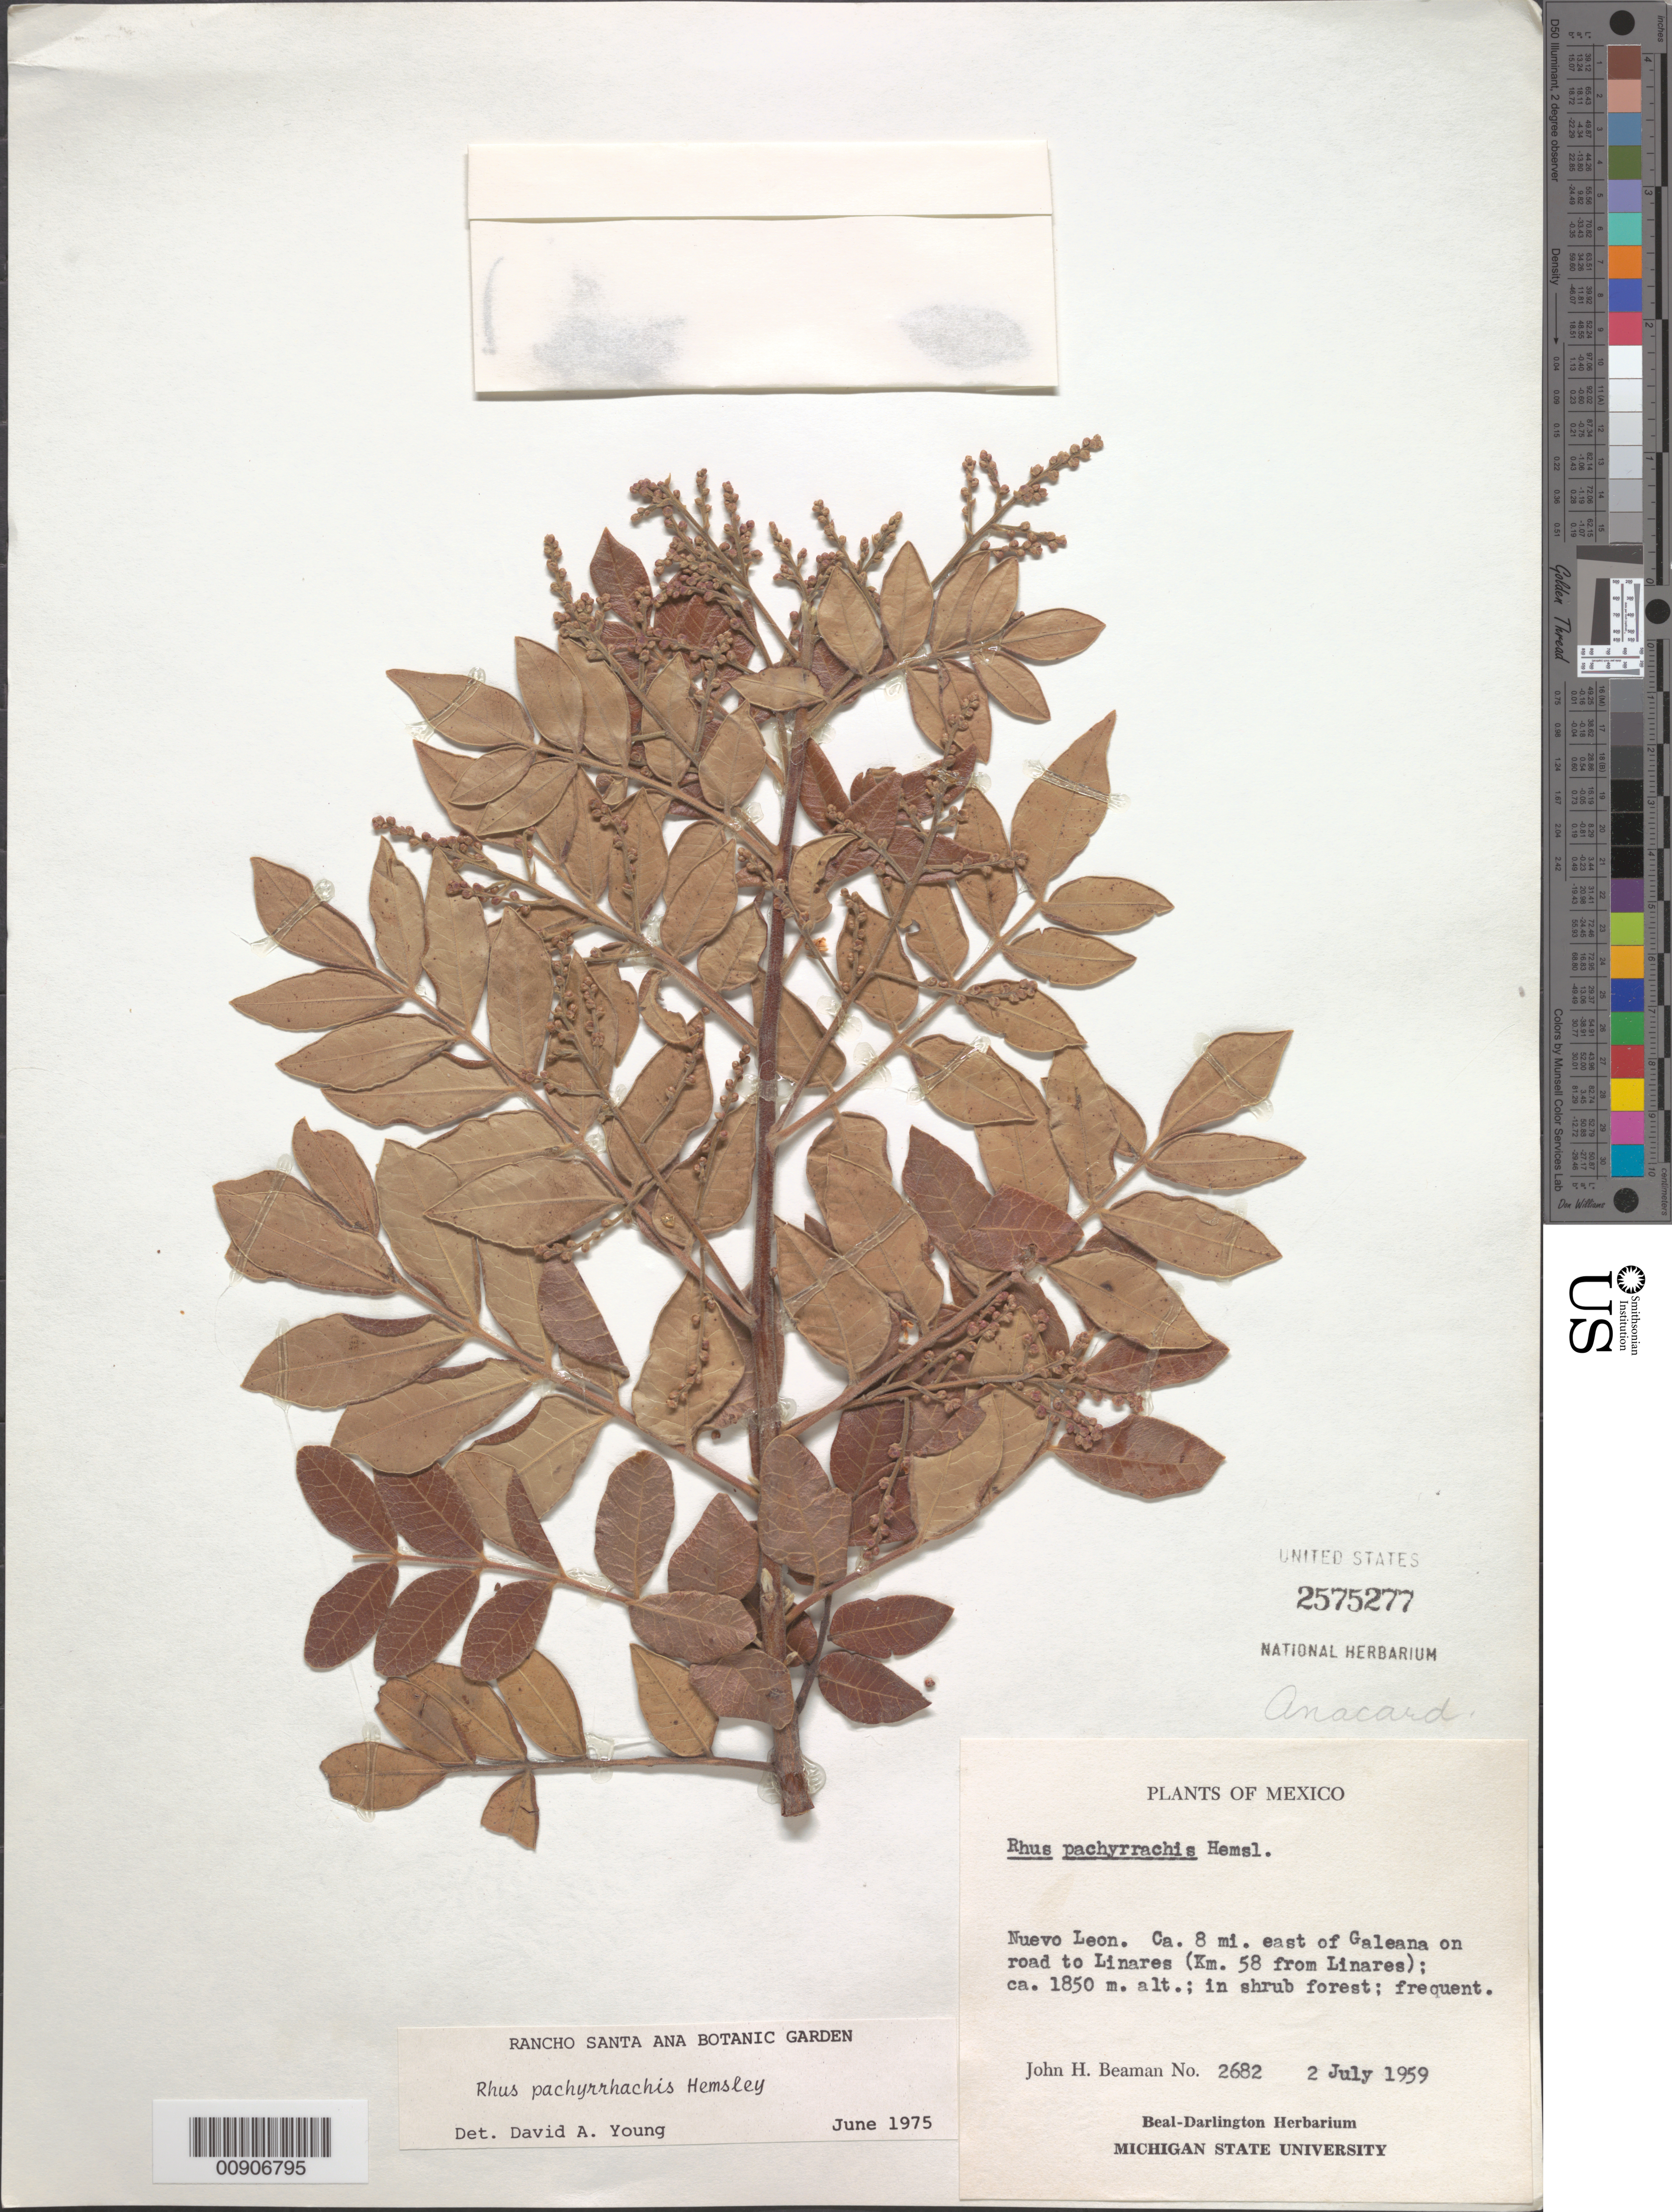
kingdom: Plantae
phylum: Tracheophyta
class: Magnoliopsida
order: Sapindales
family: Anacardiaceae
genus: Rhus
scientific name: Rhus pachyrrhachis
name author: Hemsl.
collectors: J. H. Beaman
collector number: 2682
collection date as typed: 02 Jul 1959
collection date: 1959-07-02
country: Mexico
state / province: Nuevo León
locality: Nuevo León. Ca. 8 mi. east of Galeana on road to Linares (Km. 58 from Linares).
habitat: In shrub forest.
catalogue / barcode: US 2575277